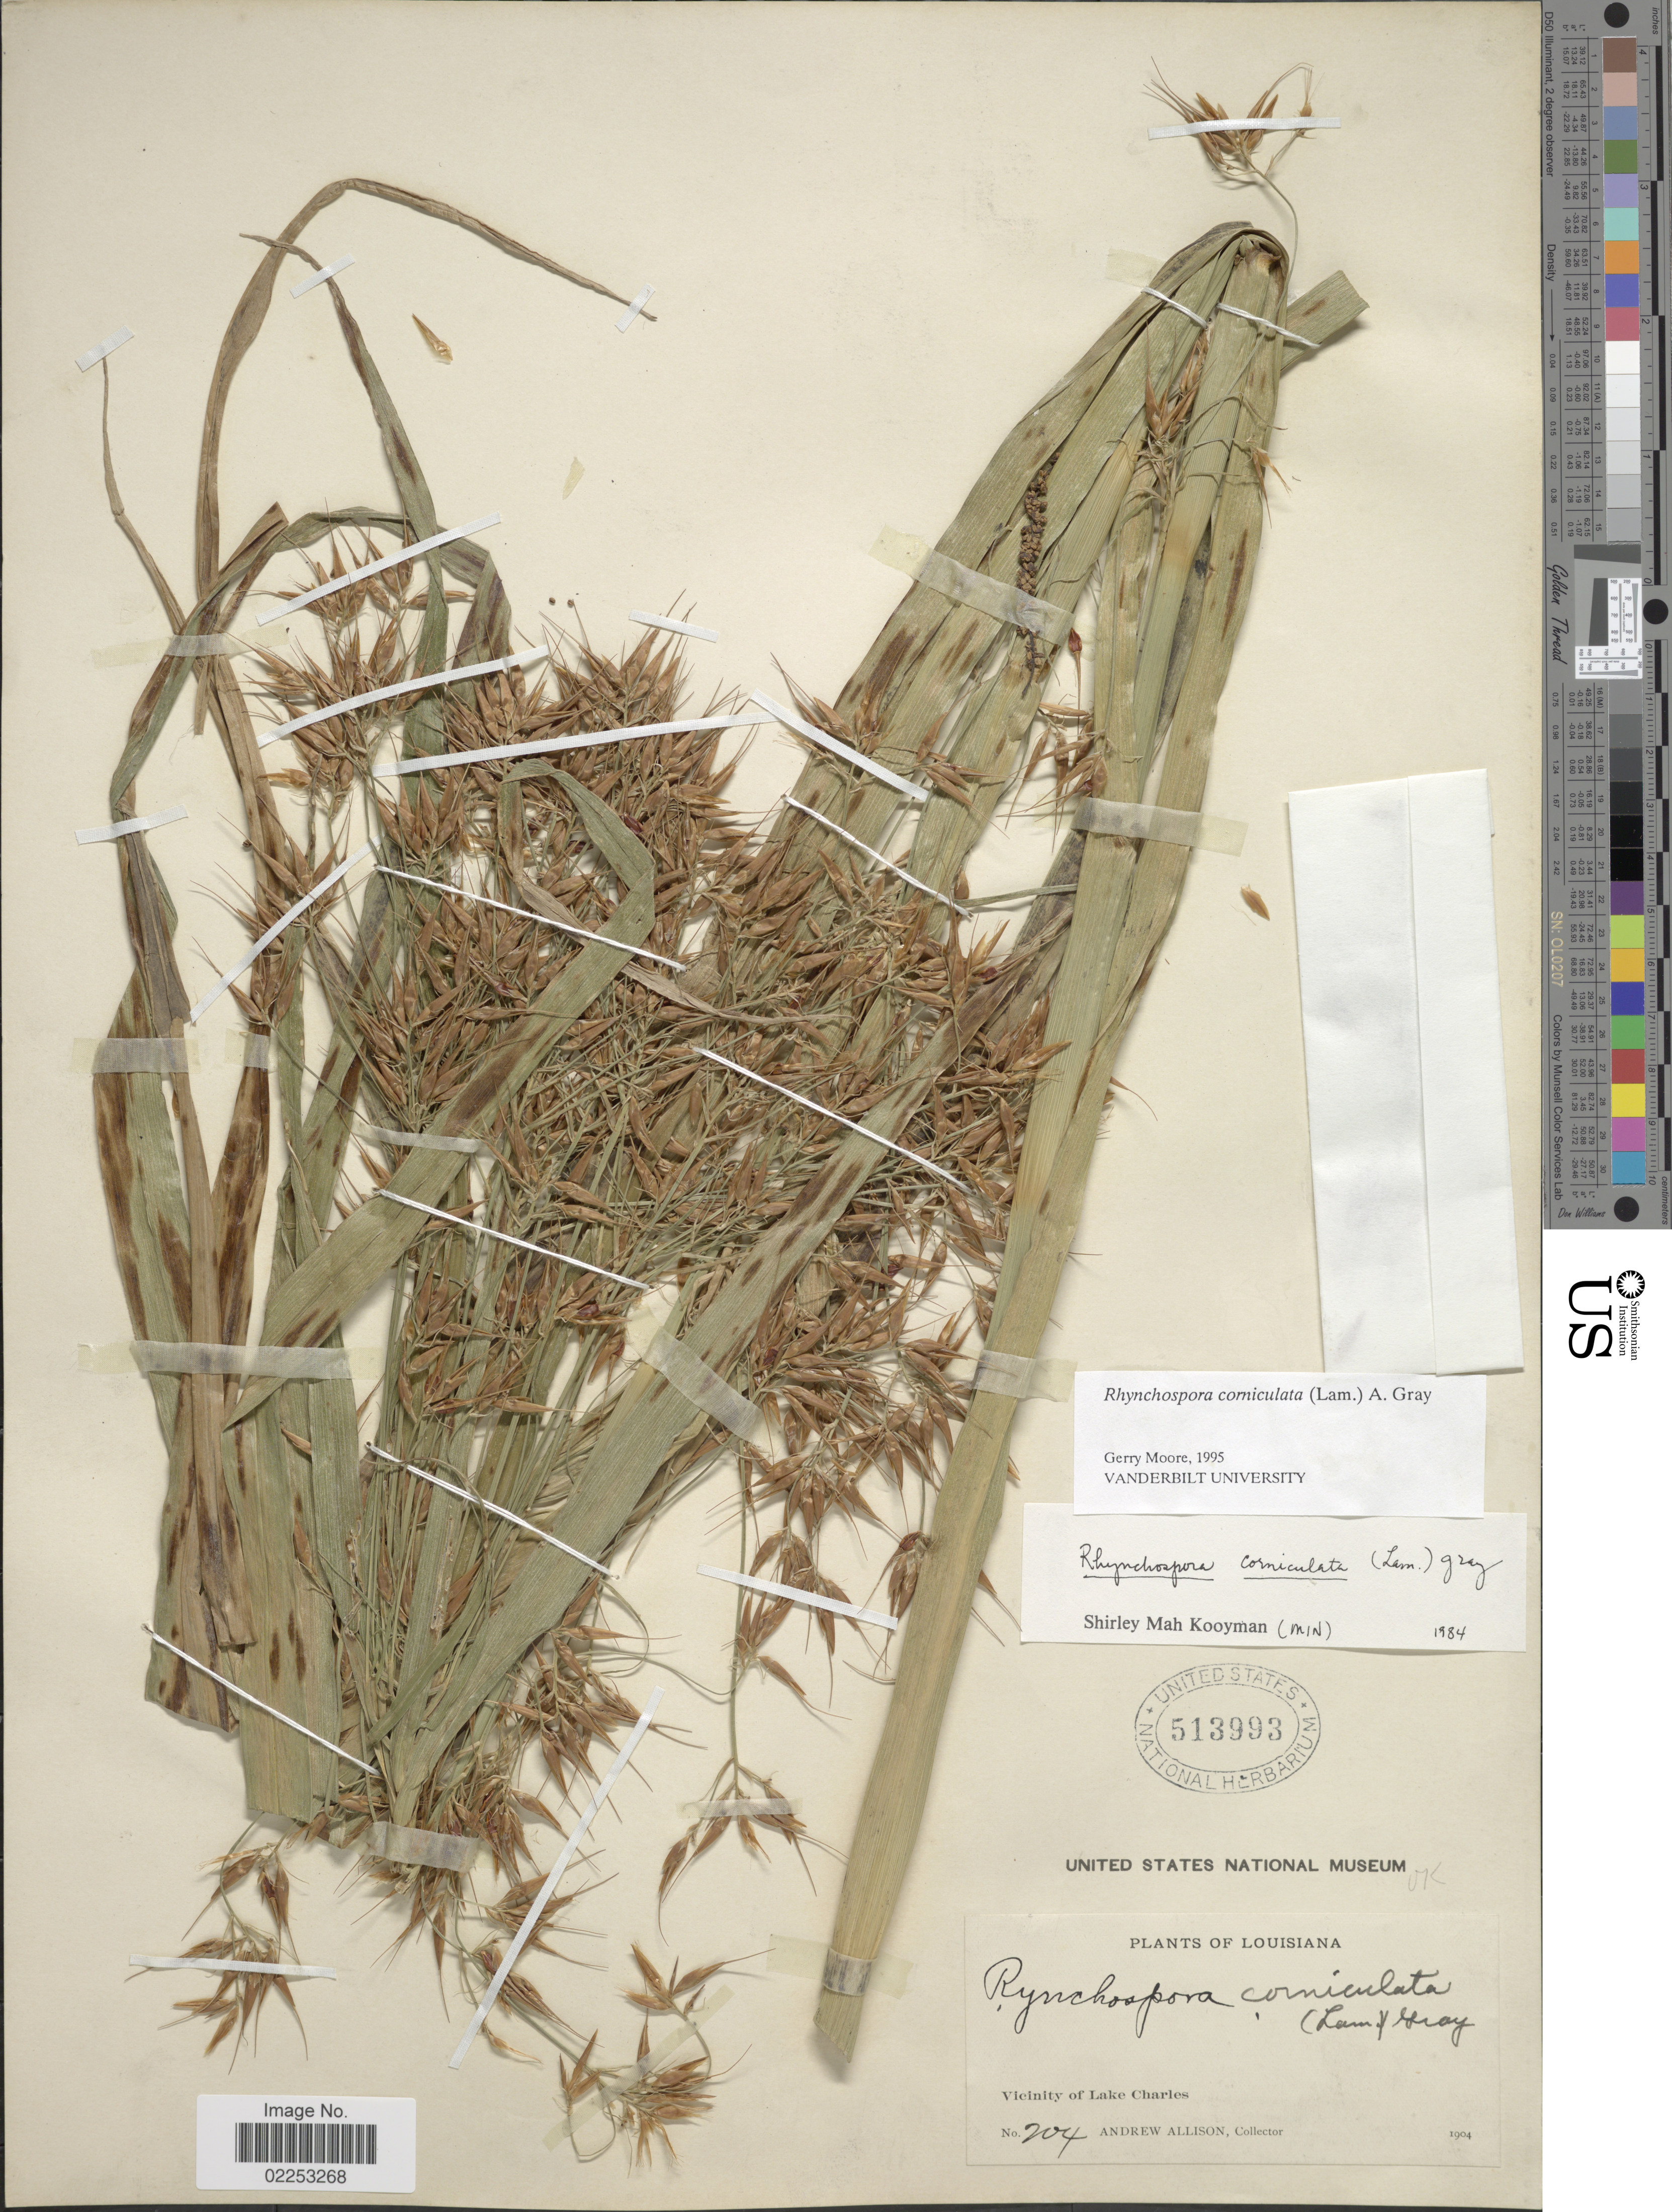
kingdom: Plantae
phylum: Tracheophyta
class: Liliopsida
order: Poales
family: Cyperaceae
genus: Rhynchospora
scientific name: Rhynchospora corniculata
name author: (Lam.) A. Gray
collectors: A. Allison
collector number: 204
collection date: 1904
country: United States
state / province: Louisiana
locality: Vicinity of Lake Charles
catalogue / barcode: US 513993